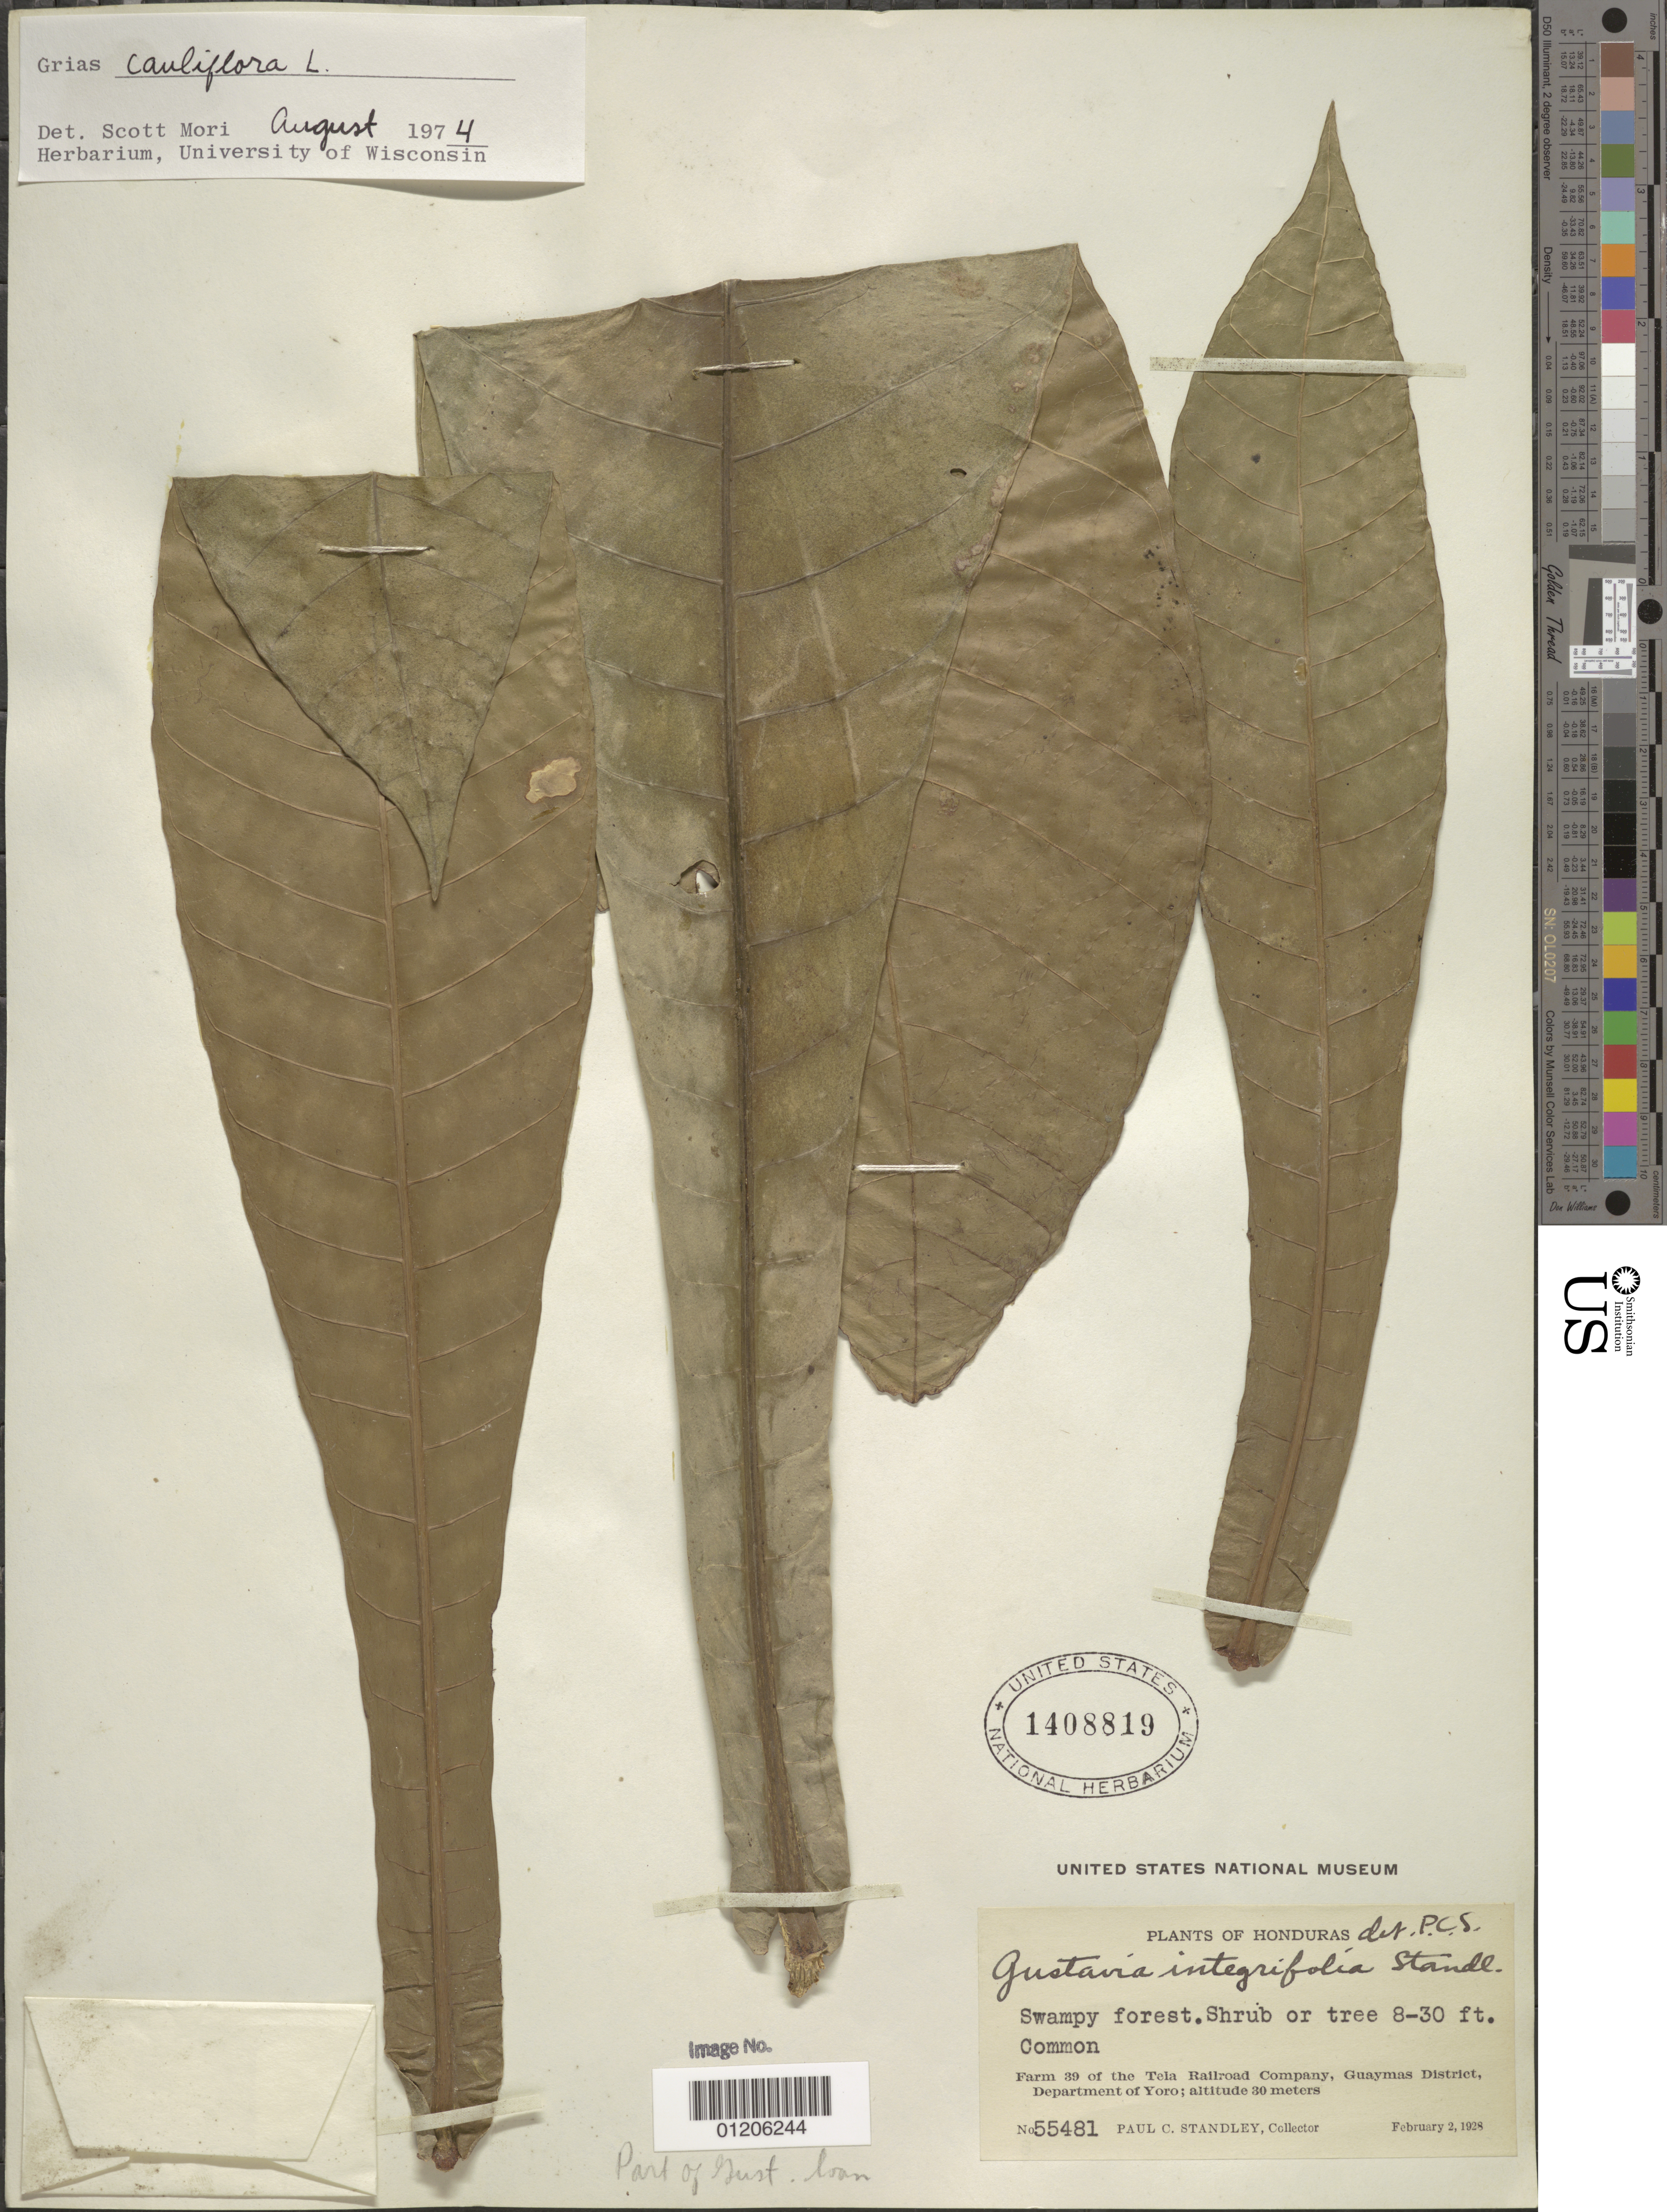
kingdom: Plantae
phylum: Tracheophyta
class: Magnoliopsida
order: Ericales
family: Lecythidaceae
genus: Grias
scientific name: Grias cauliflora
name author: L.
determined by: Mori, Scott A.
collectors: P. C. Standley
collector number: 55481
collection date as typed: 2 Feb 1928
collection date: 1928-02-02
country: Honduras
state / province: Yoro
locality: Farm 39 of the Tela Railroad Company, Guaymas District.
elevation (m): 30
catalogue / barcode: US 1408819